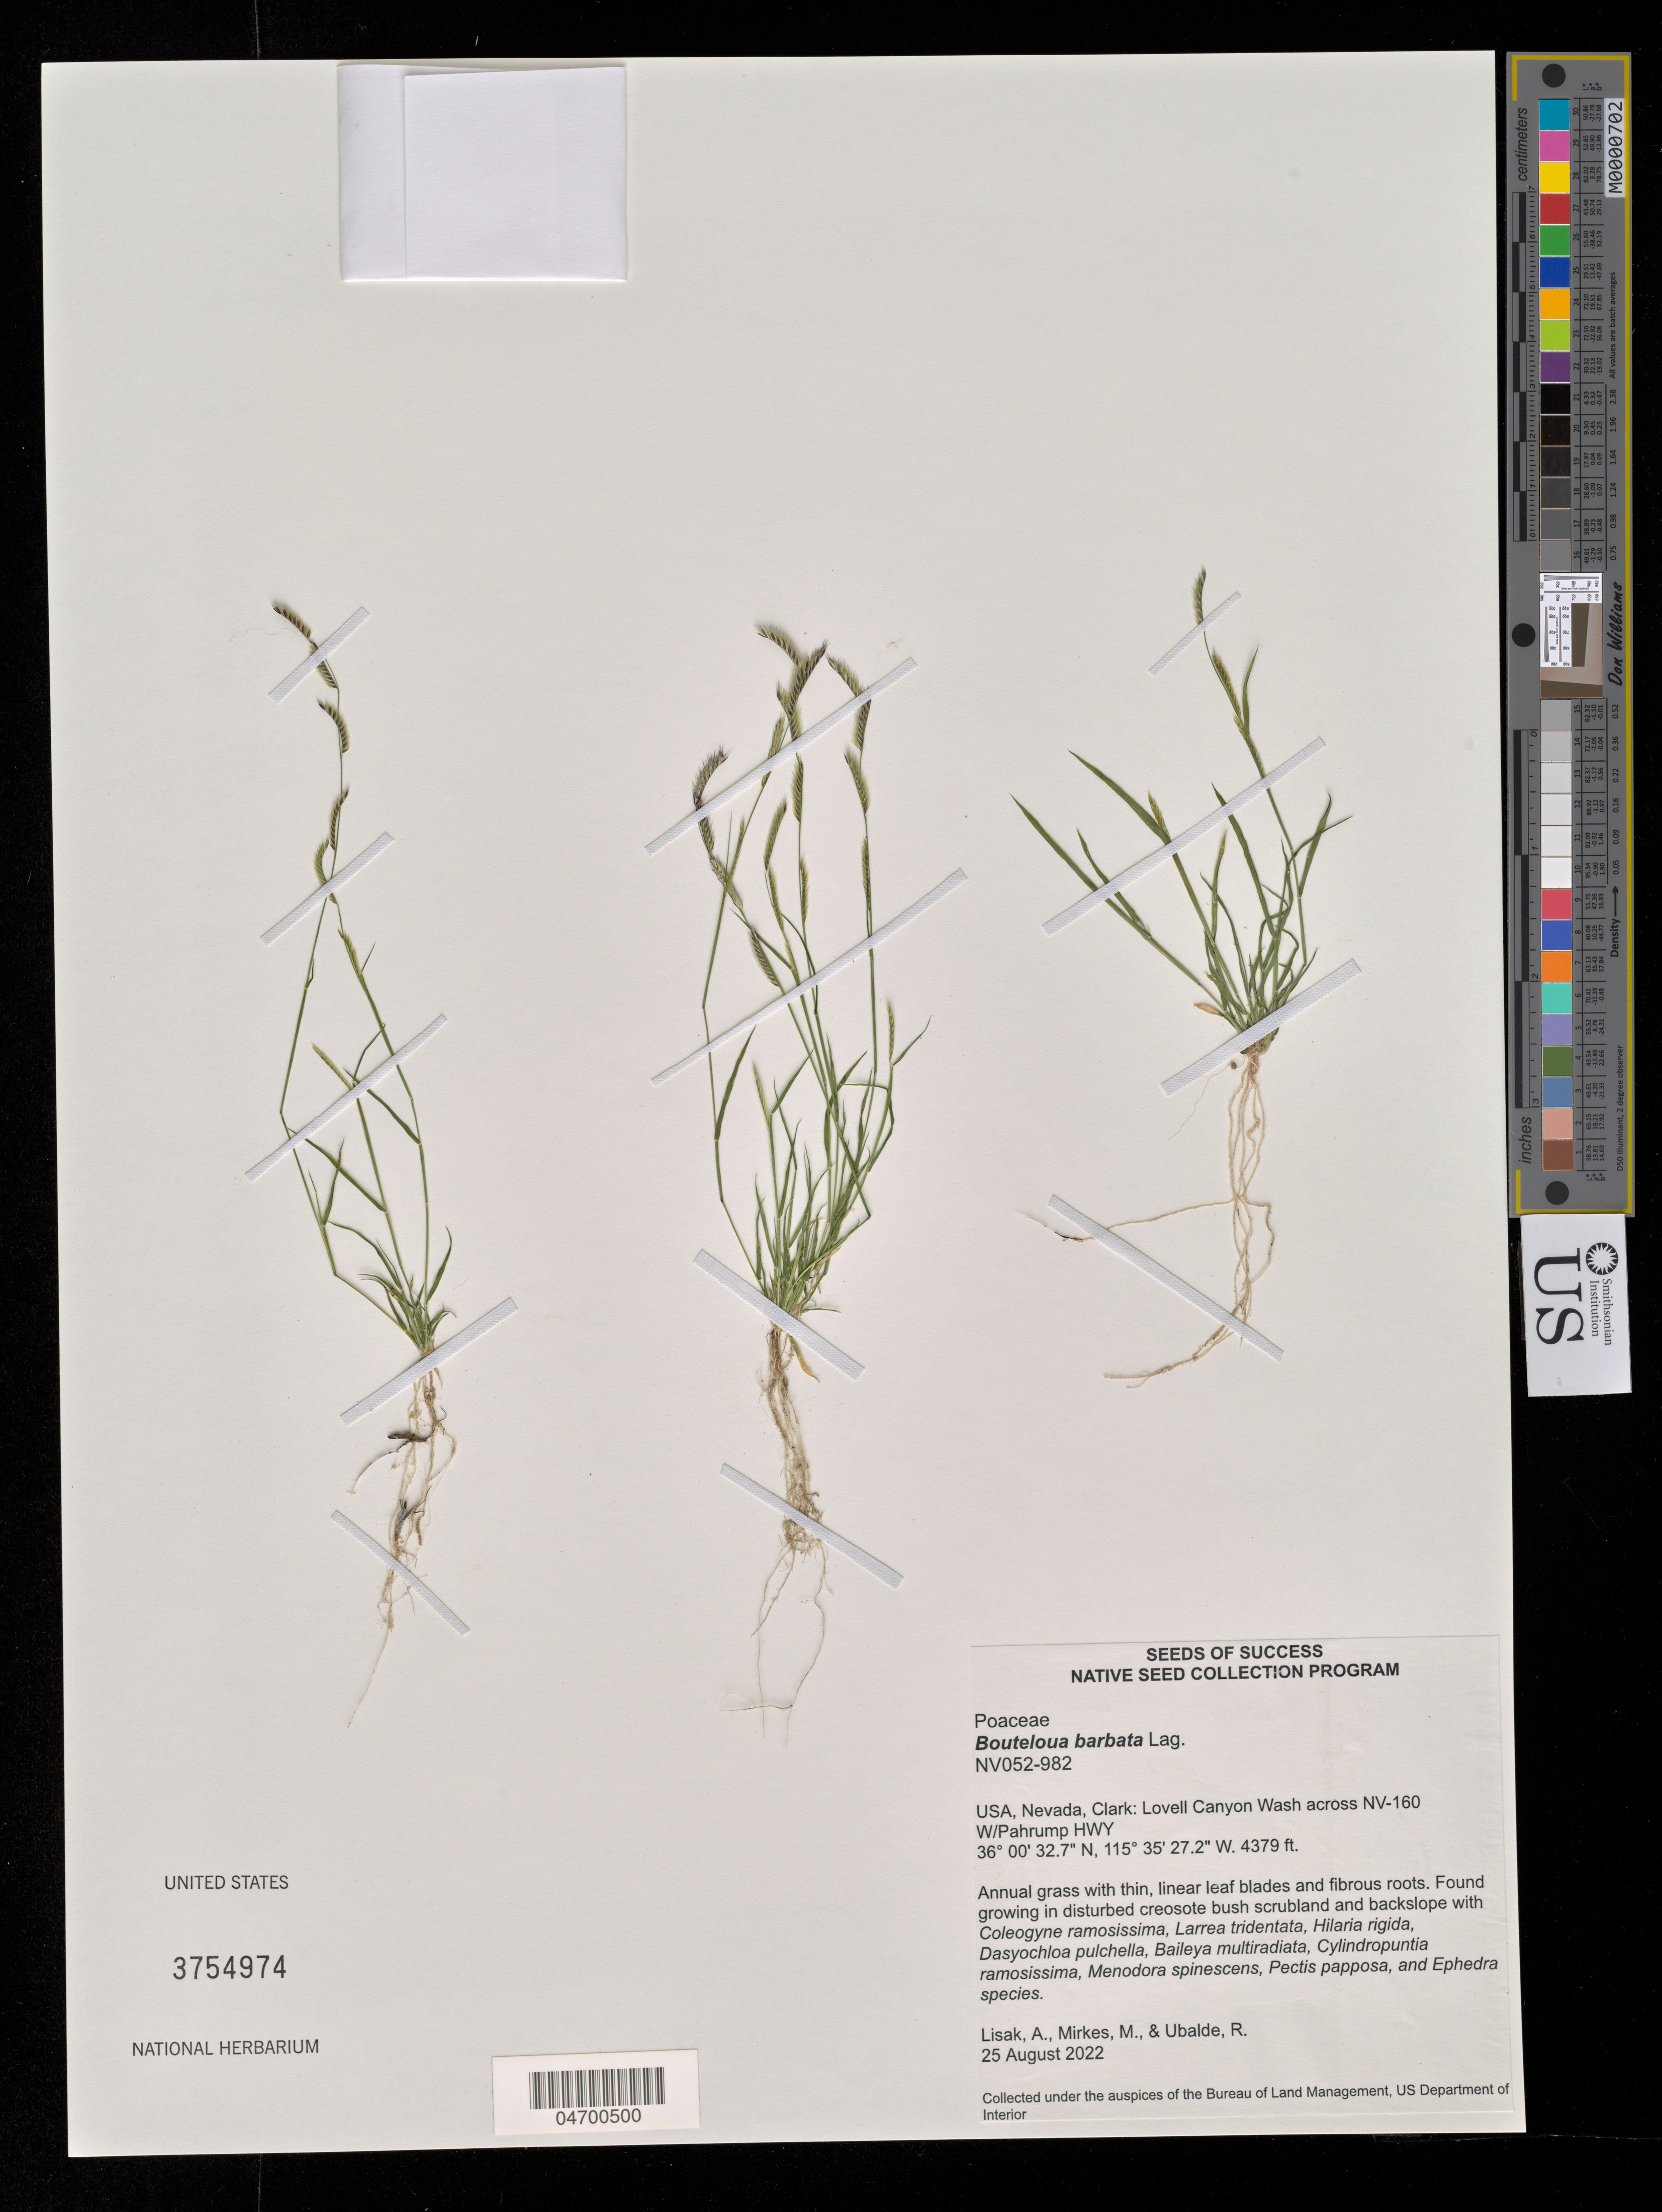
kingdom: Plantae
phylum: Tracheophyta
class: Liliopsida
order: Poales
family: Poaceae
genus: Bouteloua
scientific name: Bouteloua barbata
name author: Lag.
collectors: A. Lisak, M. Mirkes & R. Ubalde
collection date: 2022-08-25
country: United States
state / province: Nevada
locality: Clark: Lovell Canyon Wash across NV-160 W/Pahrump HWY.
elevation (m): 1335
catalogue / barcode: US 3754974